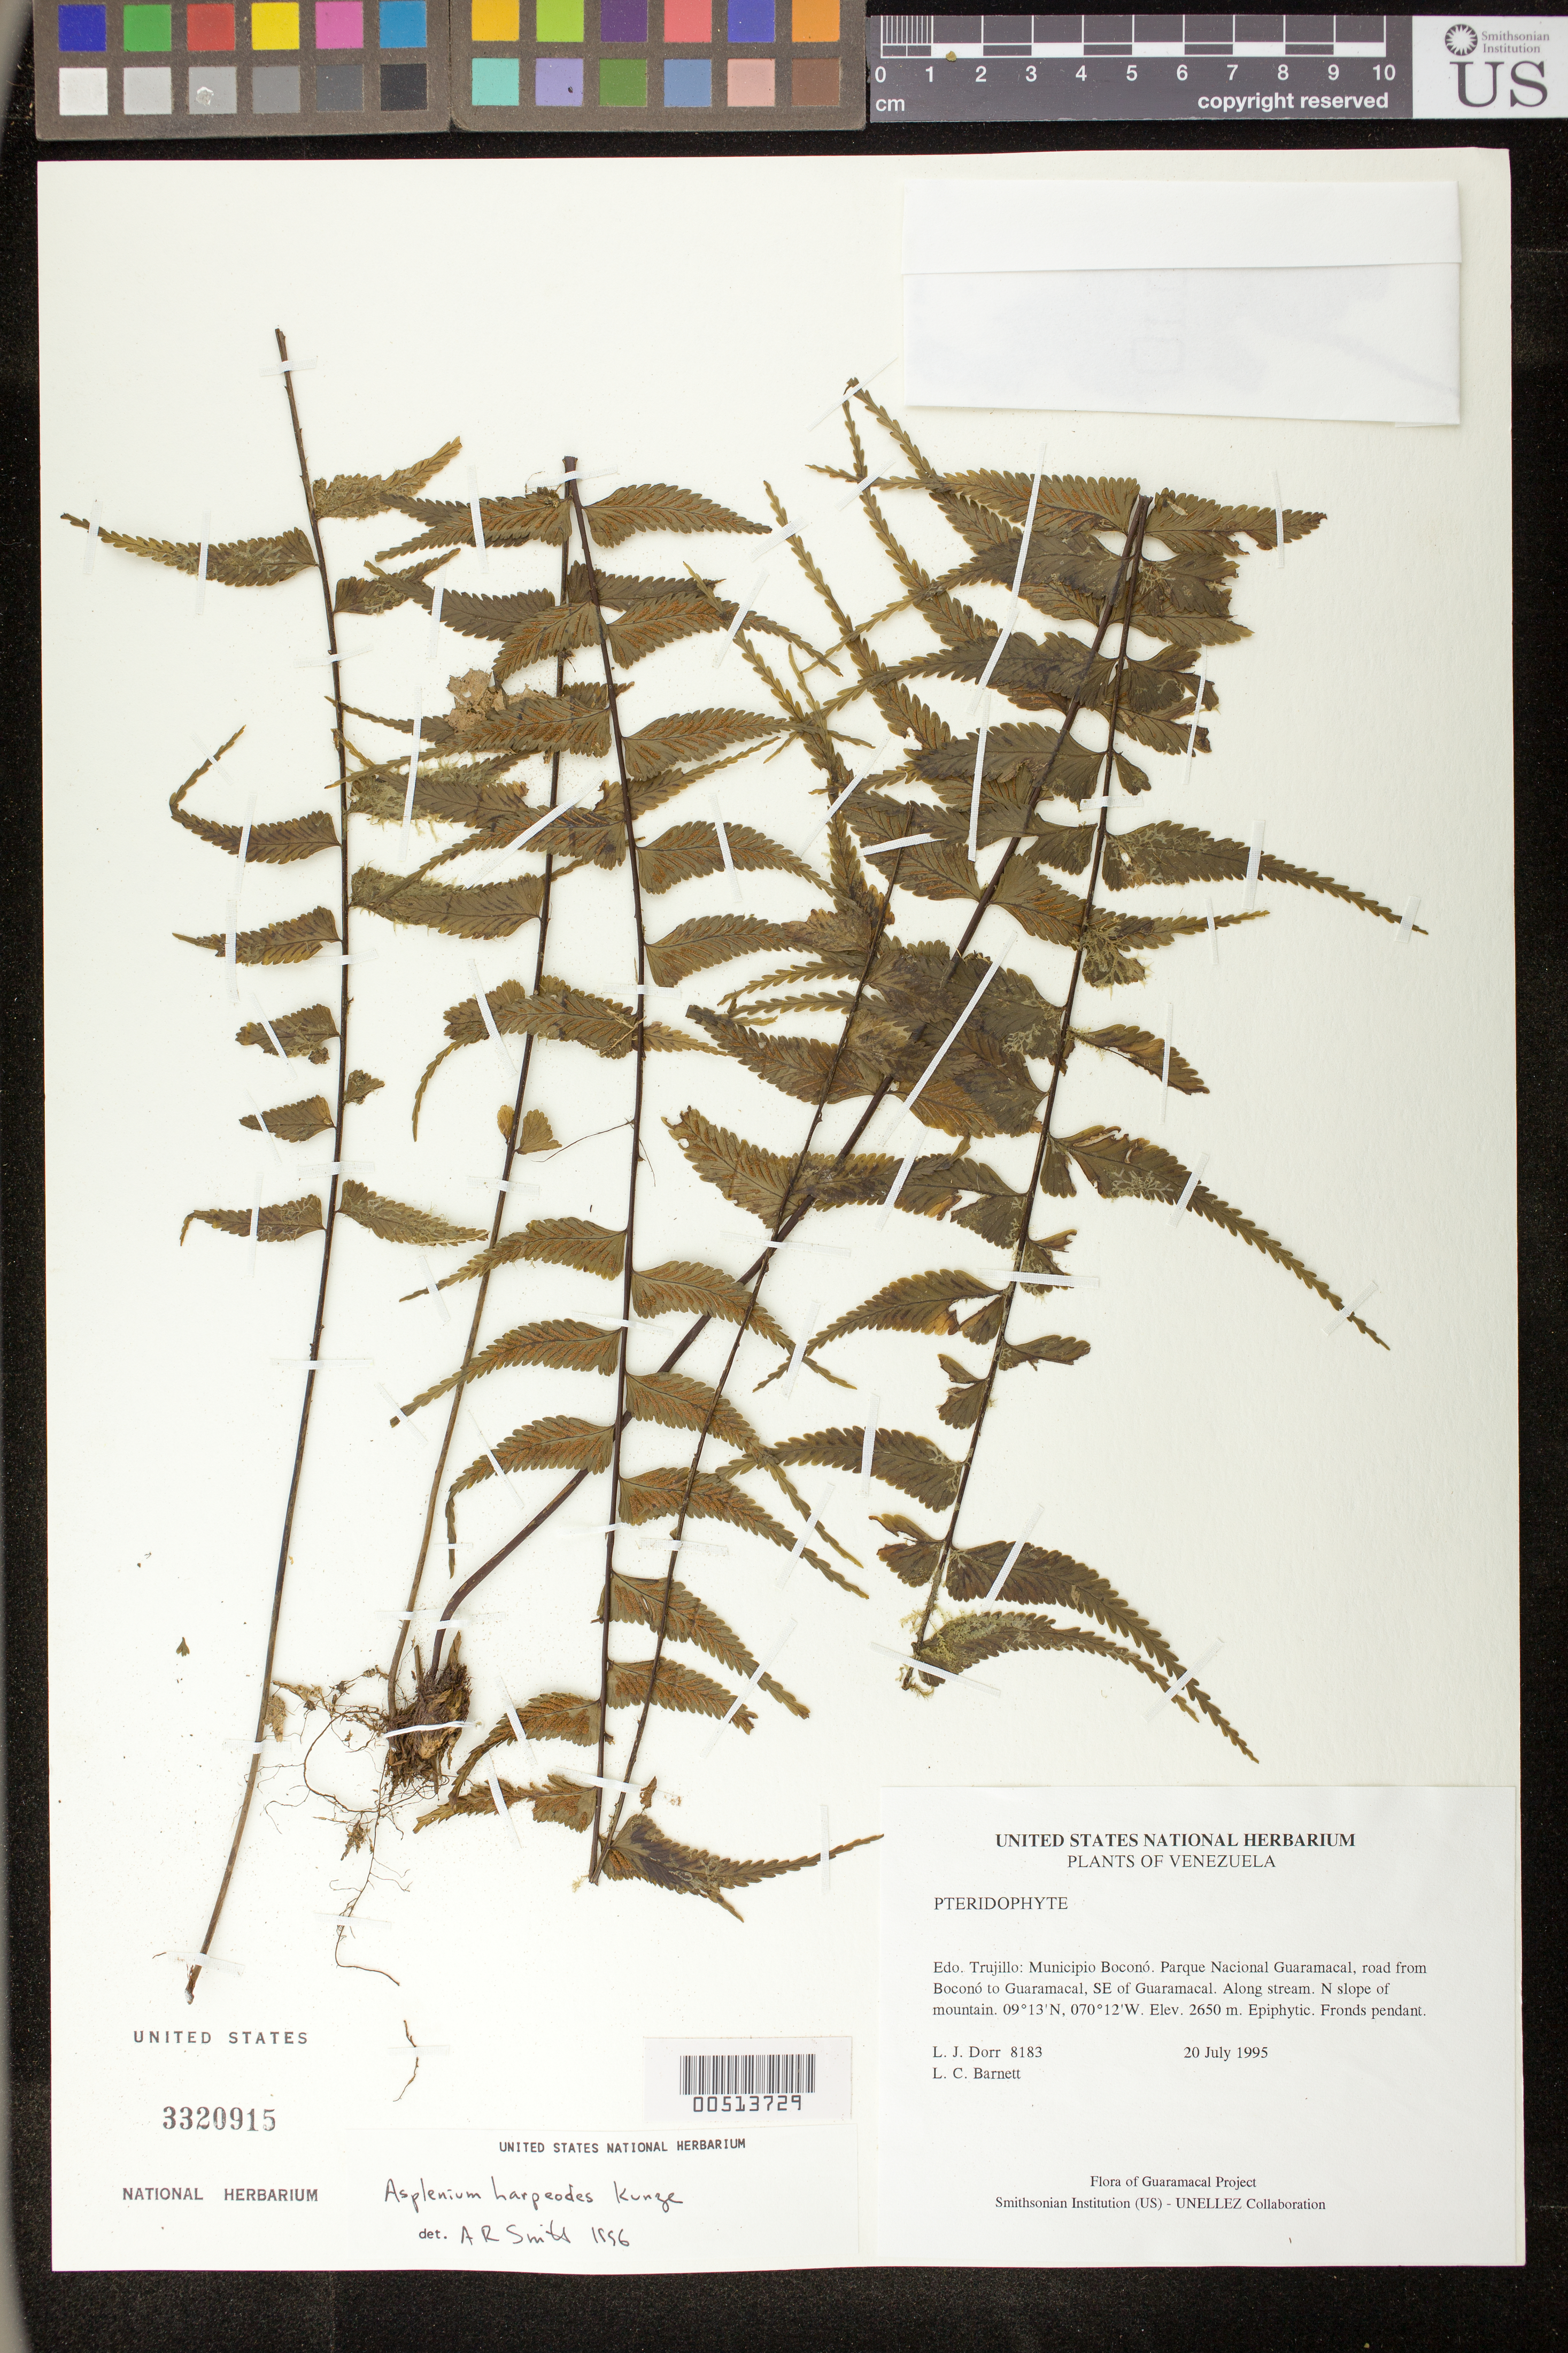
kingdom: Plantae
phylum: Tracheophyta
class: Polypodiopsida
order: Polypodiales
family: Aspleniaceae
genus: Asplenium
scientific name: Asplenium harpeodes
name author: Kunze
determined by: Smith, Alan R., (UC)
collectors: L. J. Dorr & L. C. Barnett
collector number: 8183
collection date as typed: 20 Jul 1995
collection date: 1995-07-20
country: Venezuela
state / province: Trujillo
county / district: Boconó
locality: Parque Nacional Guaramacal, road from Boconó to Guaramacal, SE of Guaramacal. Along stream. N slope of mountain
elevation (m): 2650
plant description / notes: PORT, UC, US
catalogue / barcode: US 3320915